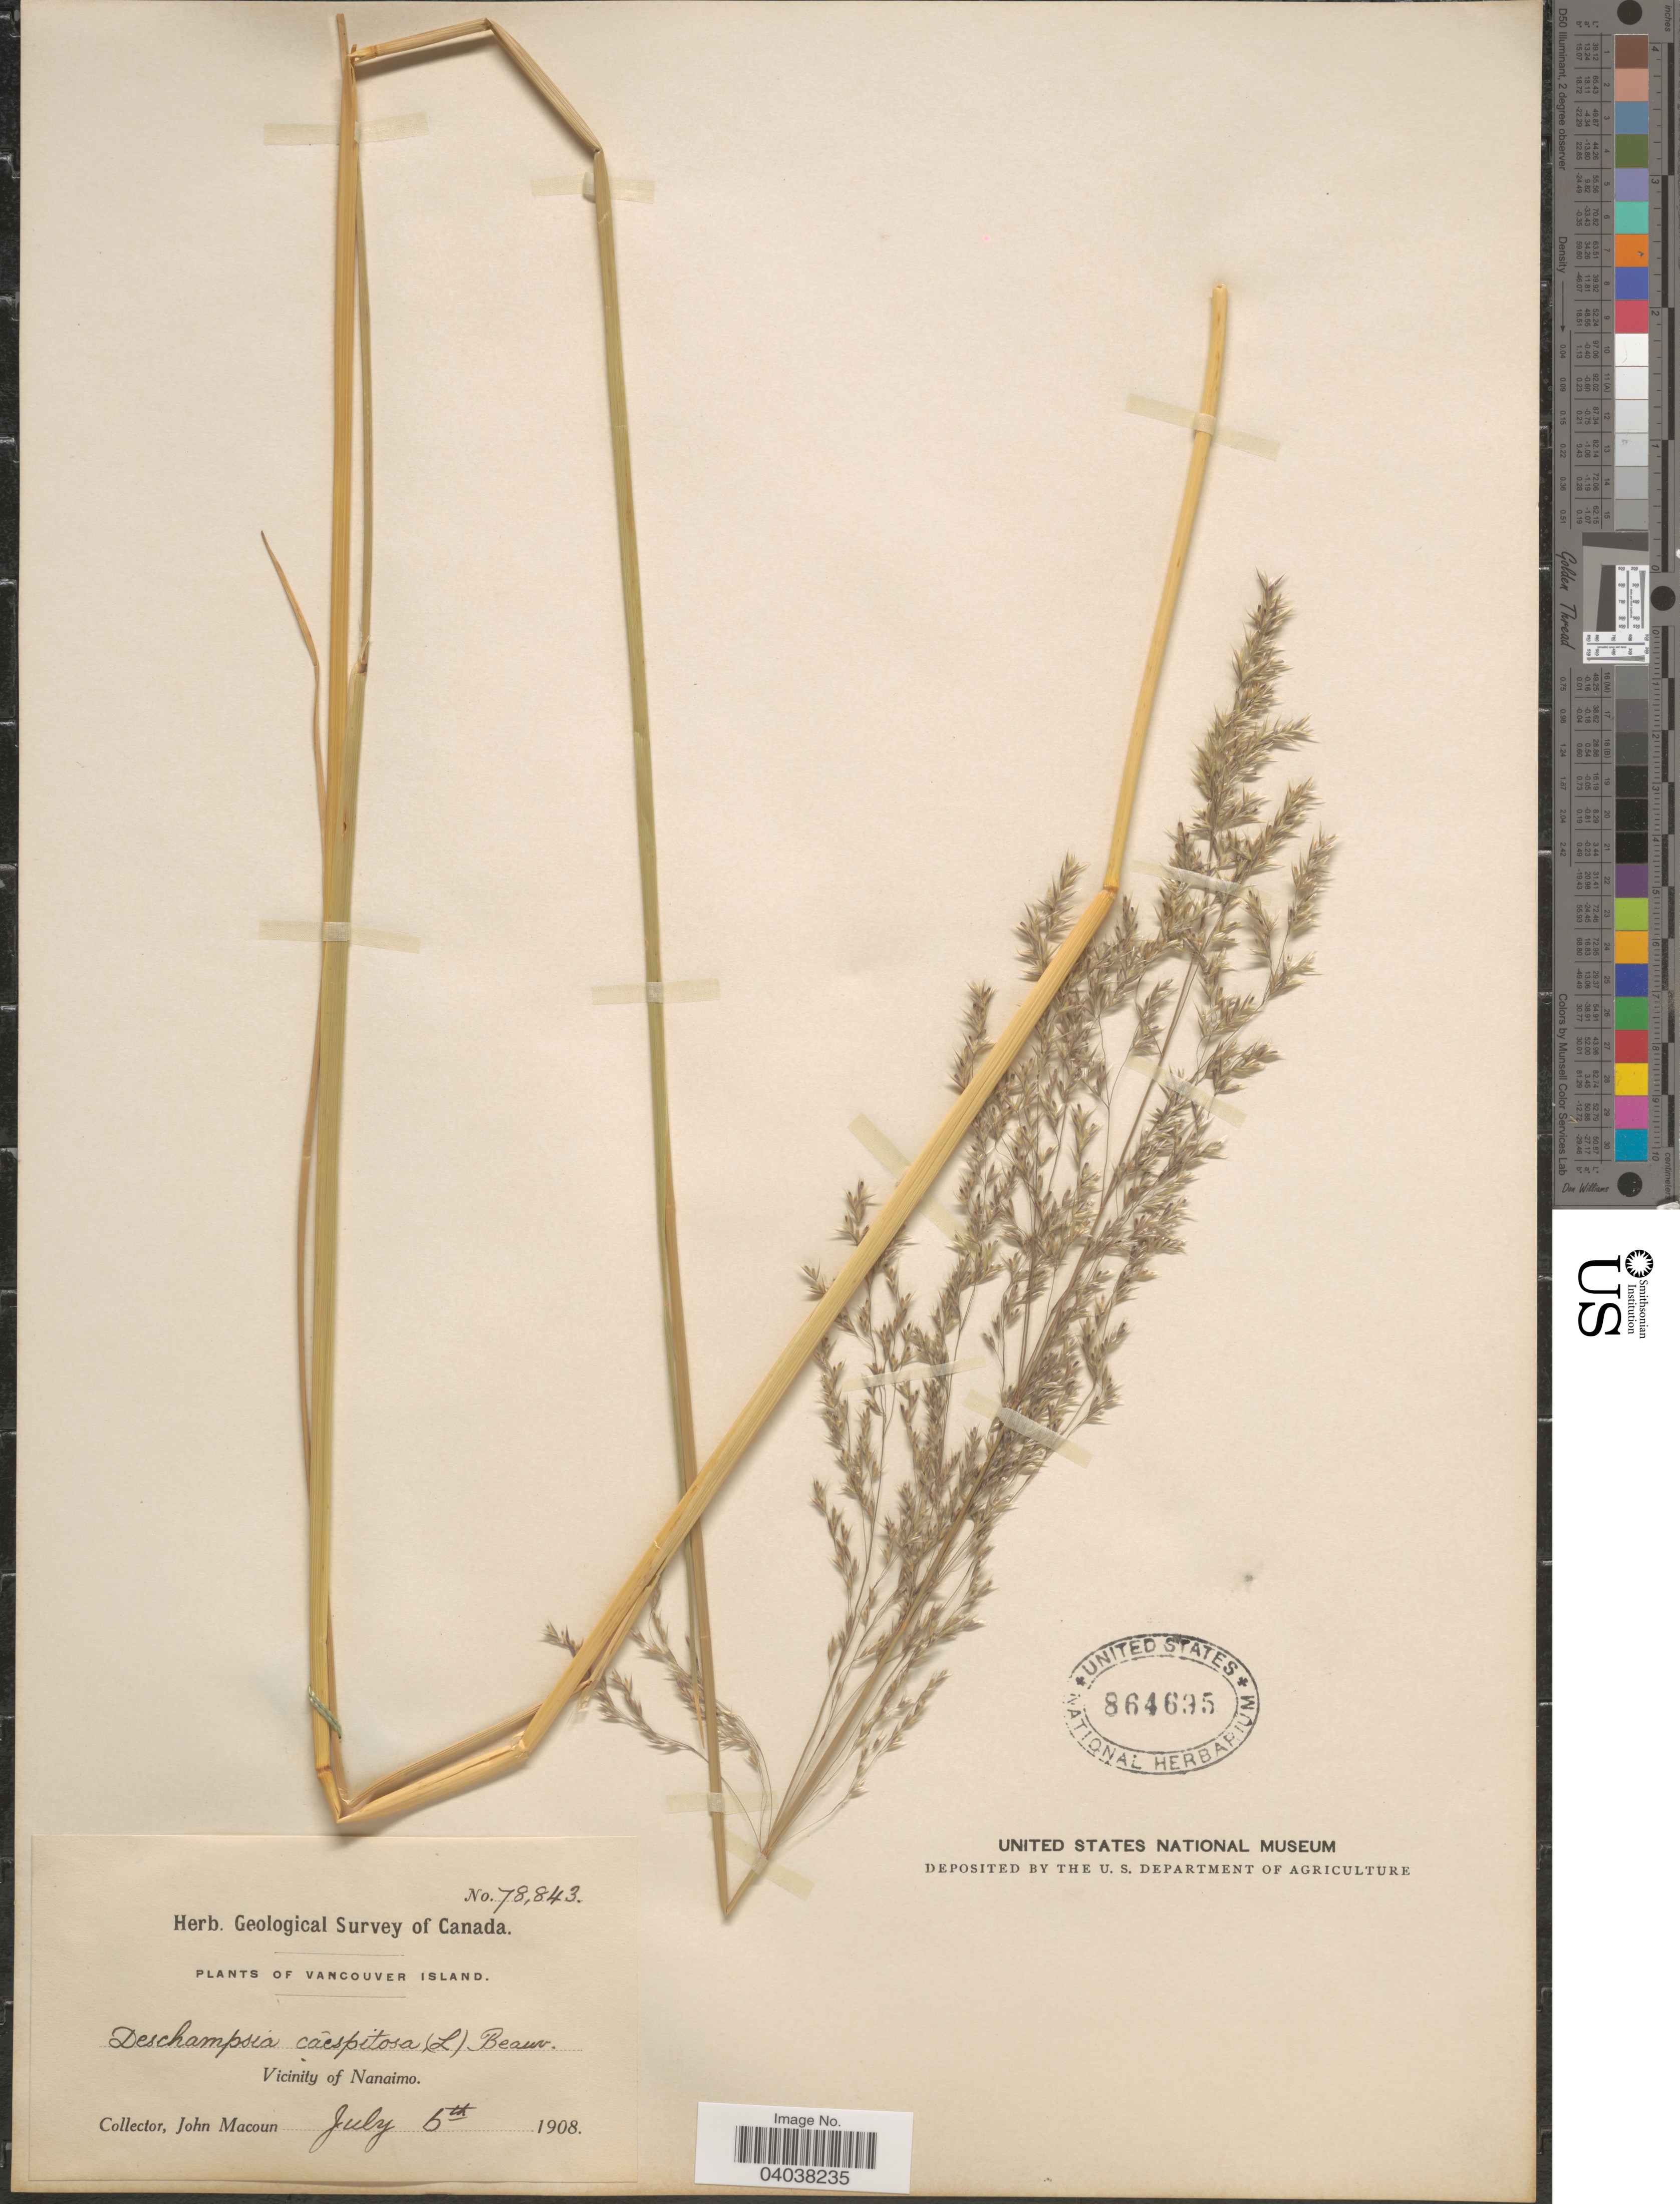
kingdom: Plantae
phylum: Tracheophyta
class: Liliopsida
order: Poales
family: Poaceae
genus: Deschampsia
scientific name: Deschampsia cespitosa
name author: (L.) P. Beauv.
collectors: J. Macoun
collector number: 78843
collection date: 1908-07-05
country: Canada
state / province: British Columbia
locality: Vancouver Island. Vicinity of Nanaimo.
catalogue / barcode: US 864695